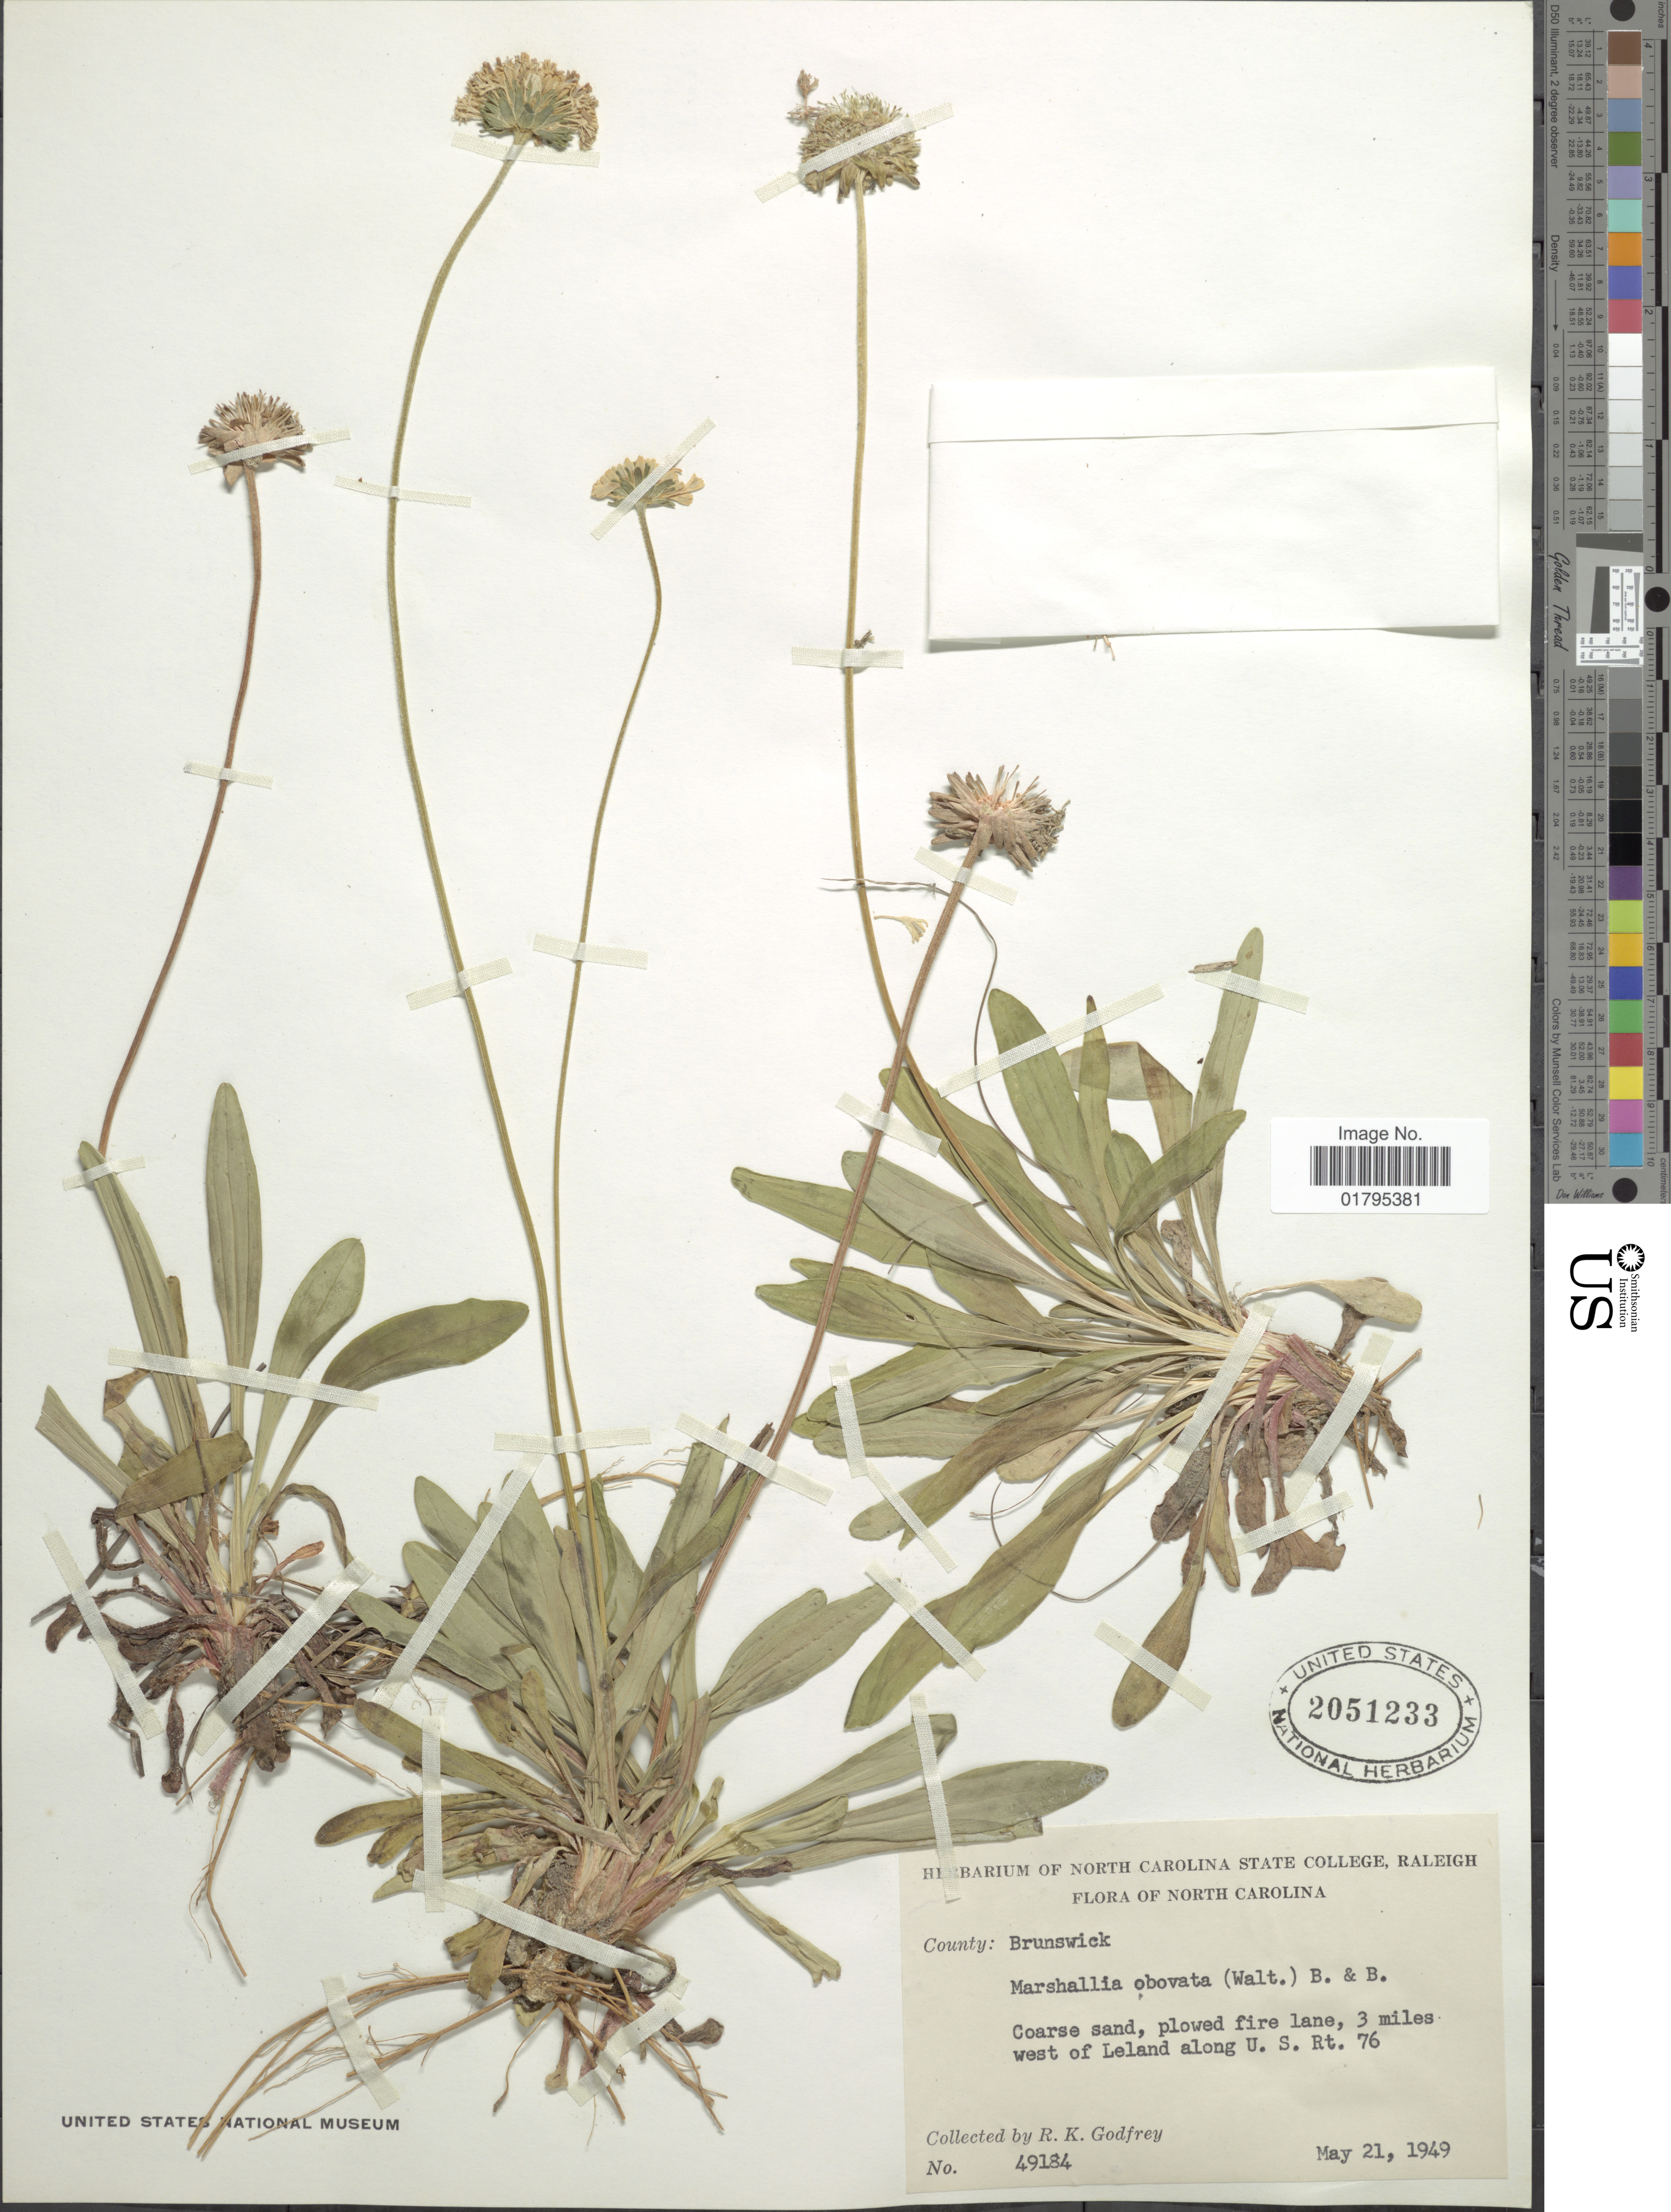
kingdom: Plantae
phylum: Tracheophyta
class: Magnoliopsida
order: Asterales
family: Asteraceae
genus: Marshallia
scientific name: Marshallia obovata var. obovata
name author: (Walter) Beadle & F.E. Boynton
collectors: R. K. Godfrey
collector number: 49184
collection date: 1949-05-21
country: United States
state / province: North Carolina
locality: North Carolina. County: Bunswick, Coarse sand, plowed fire lane, 3 miles west of Leland along U.S. Rt 76.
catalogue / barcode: US 2051233